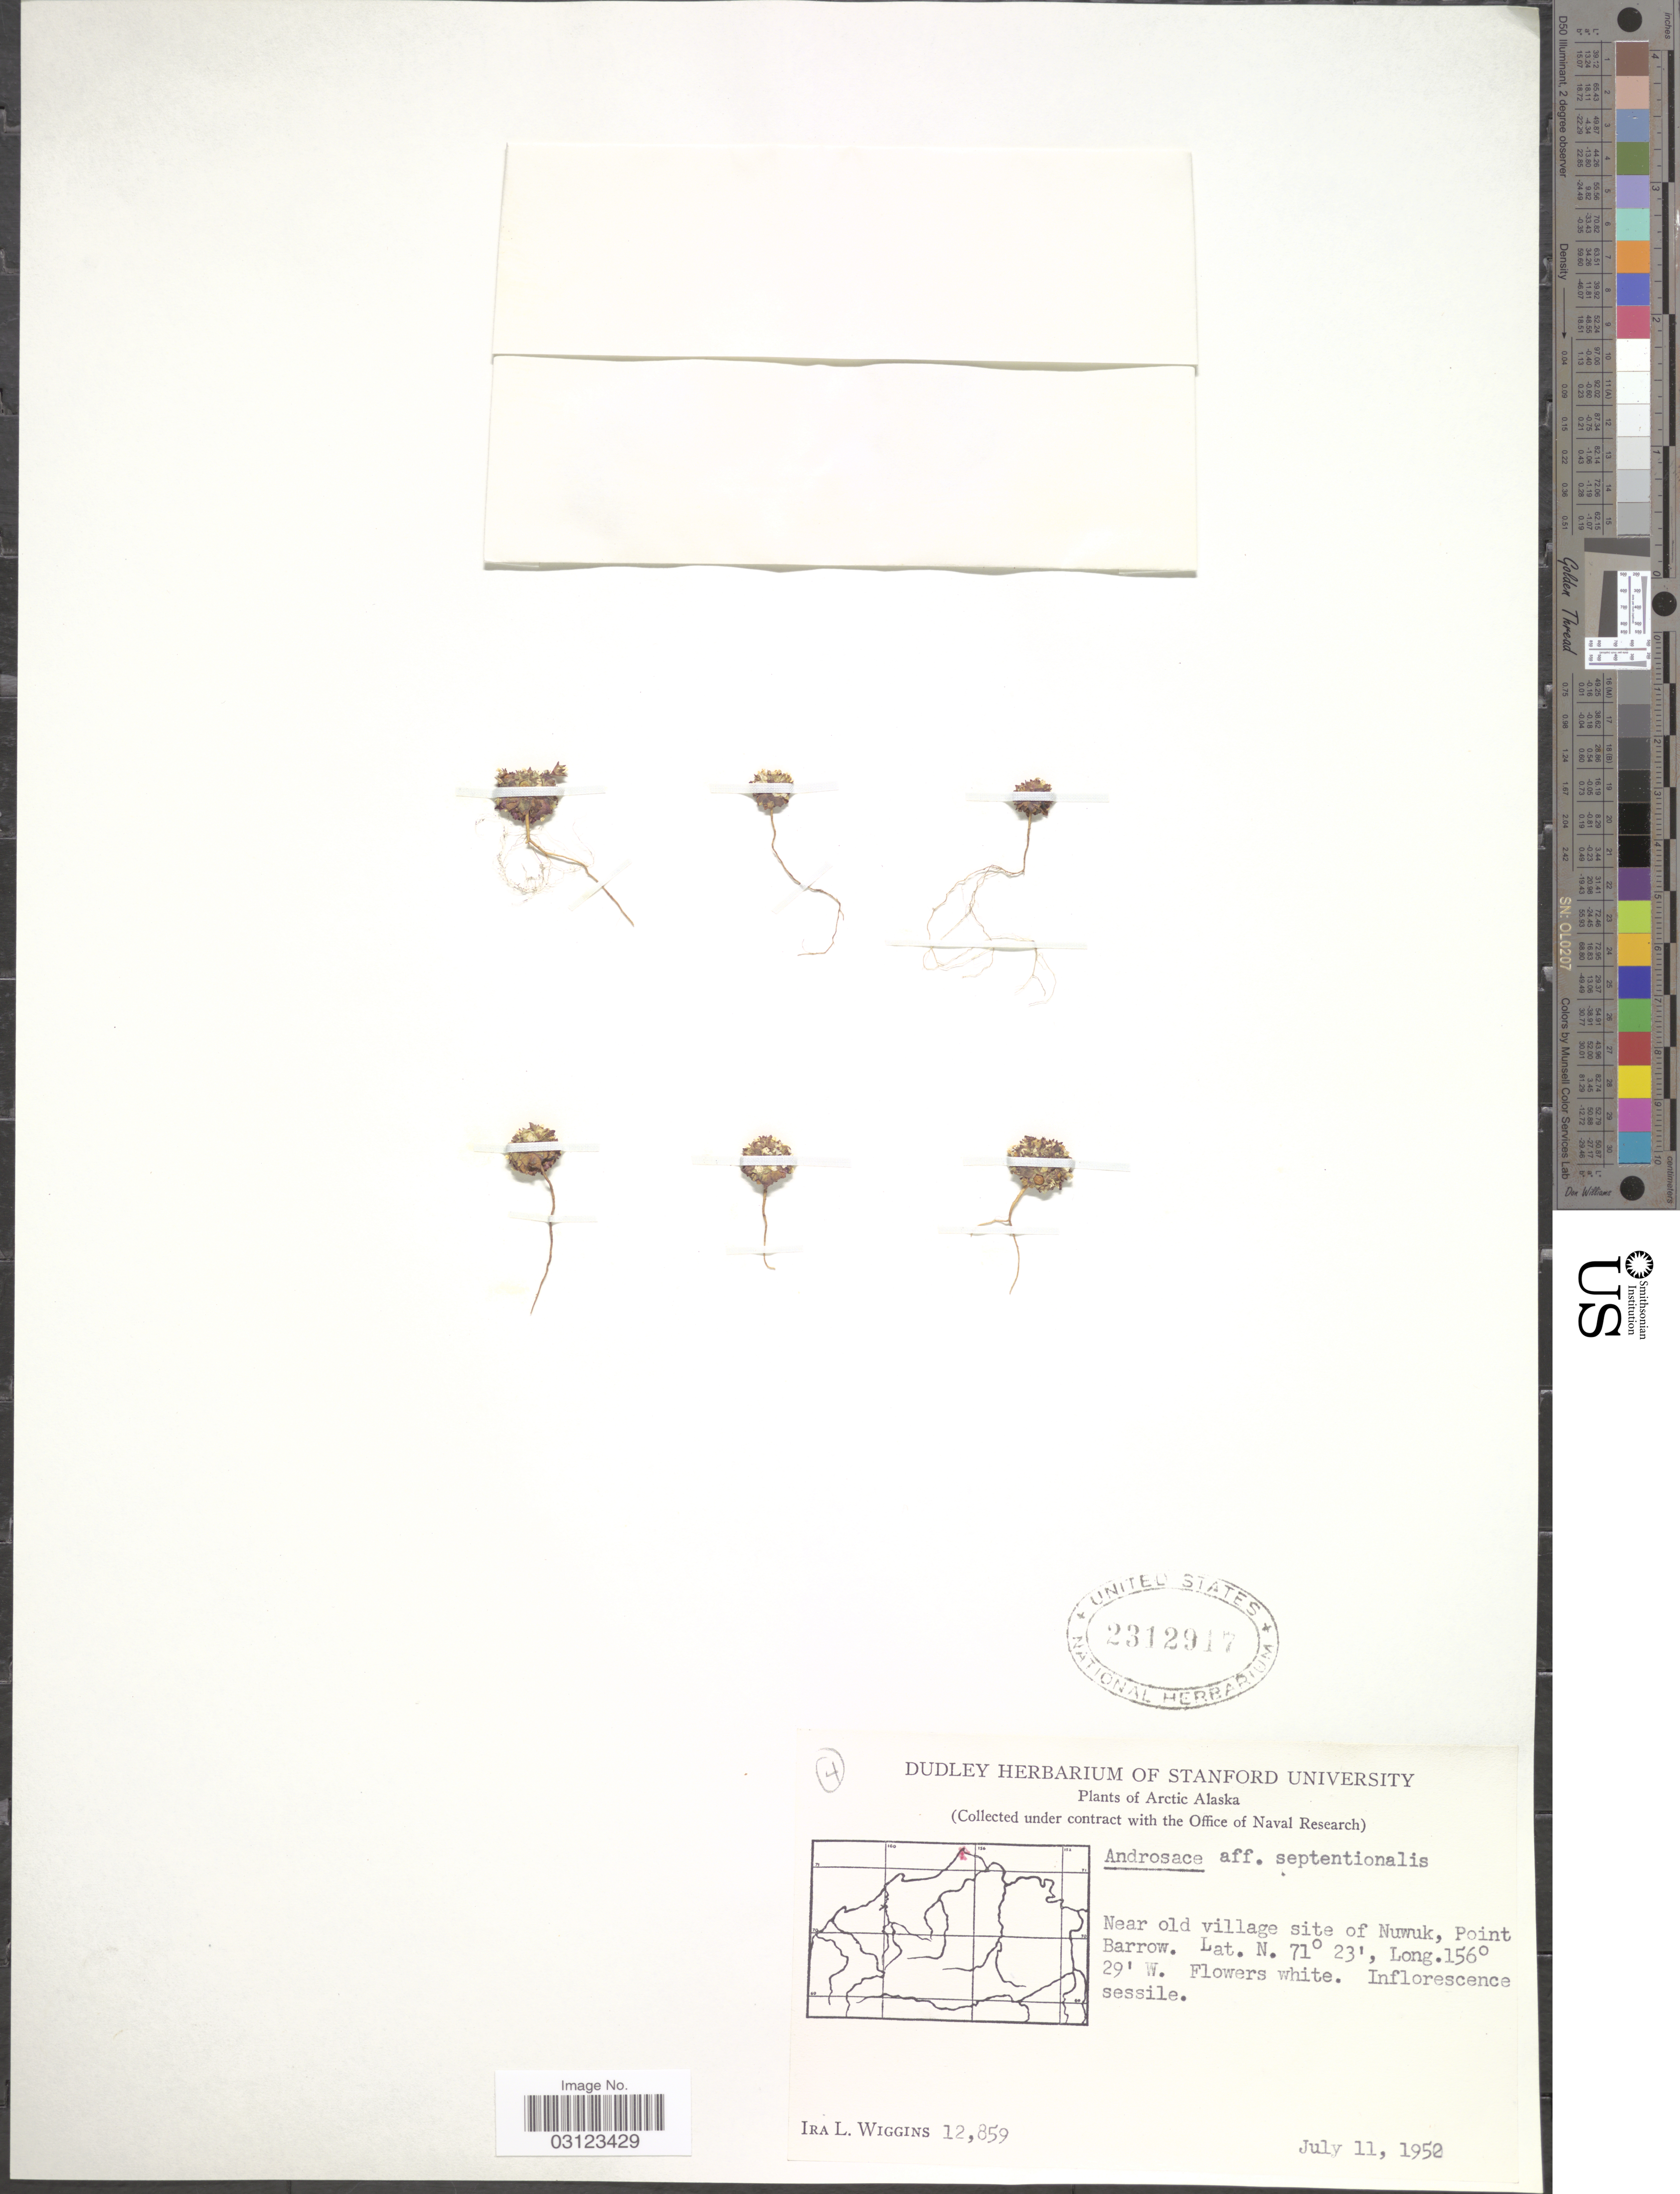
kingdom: Plantae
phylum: Tracheophyta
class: Magnoliopsida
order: Ericales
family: Primulaceae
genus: Androsace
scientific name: Androsace septentrionalis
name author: L.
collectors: I. L. Wiggins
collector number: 12859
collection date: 1952-07-11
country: United States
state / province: Alaska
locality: Arctic Alaska. Near old village site of Nuwuk, Point Barrow.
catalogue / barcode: US 2312917